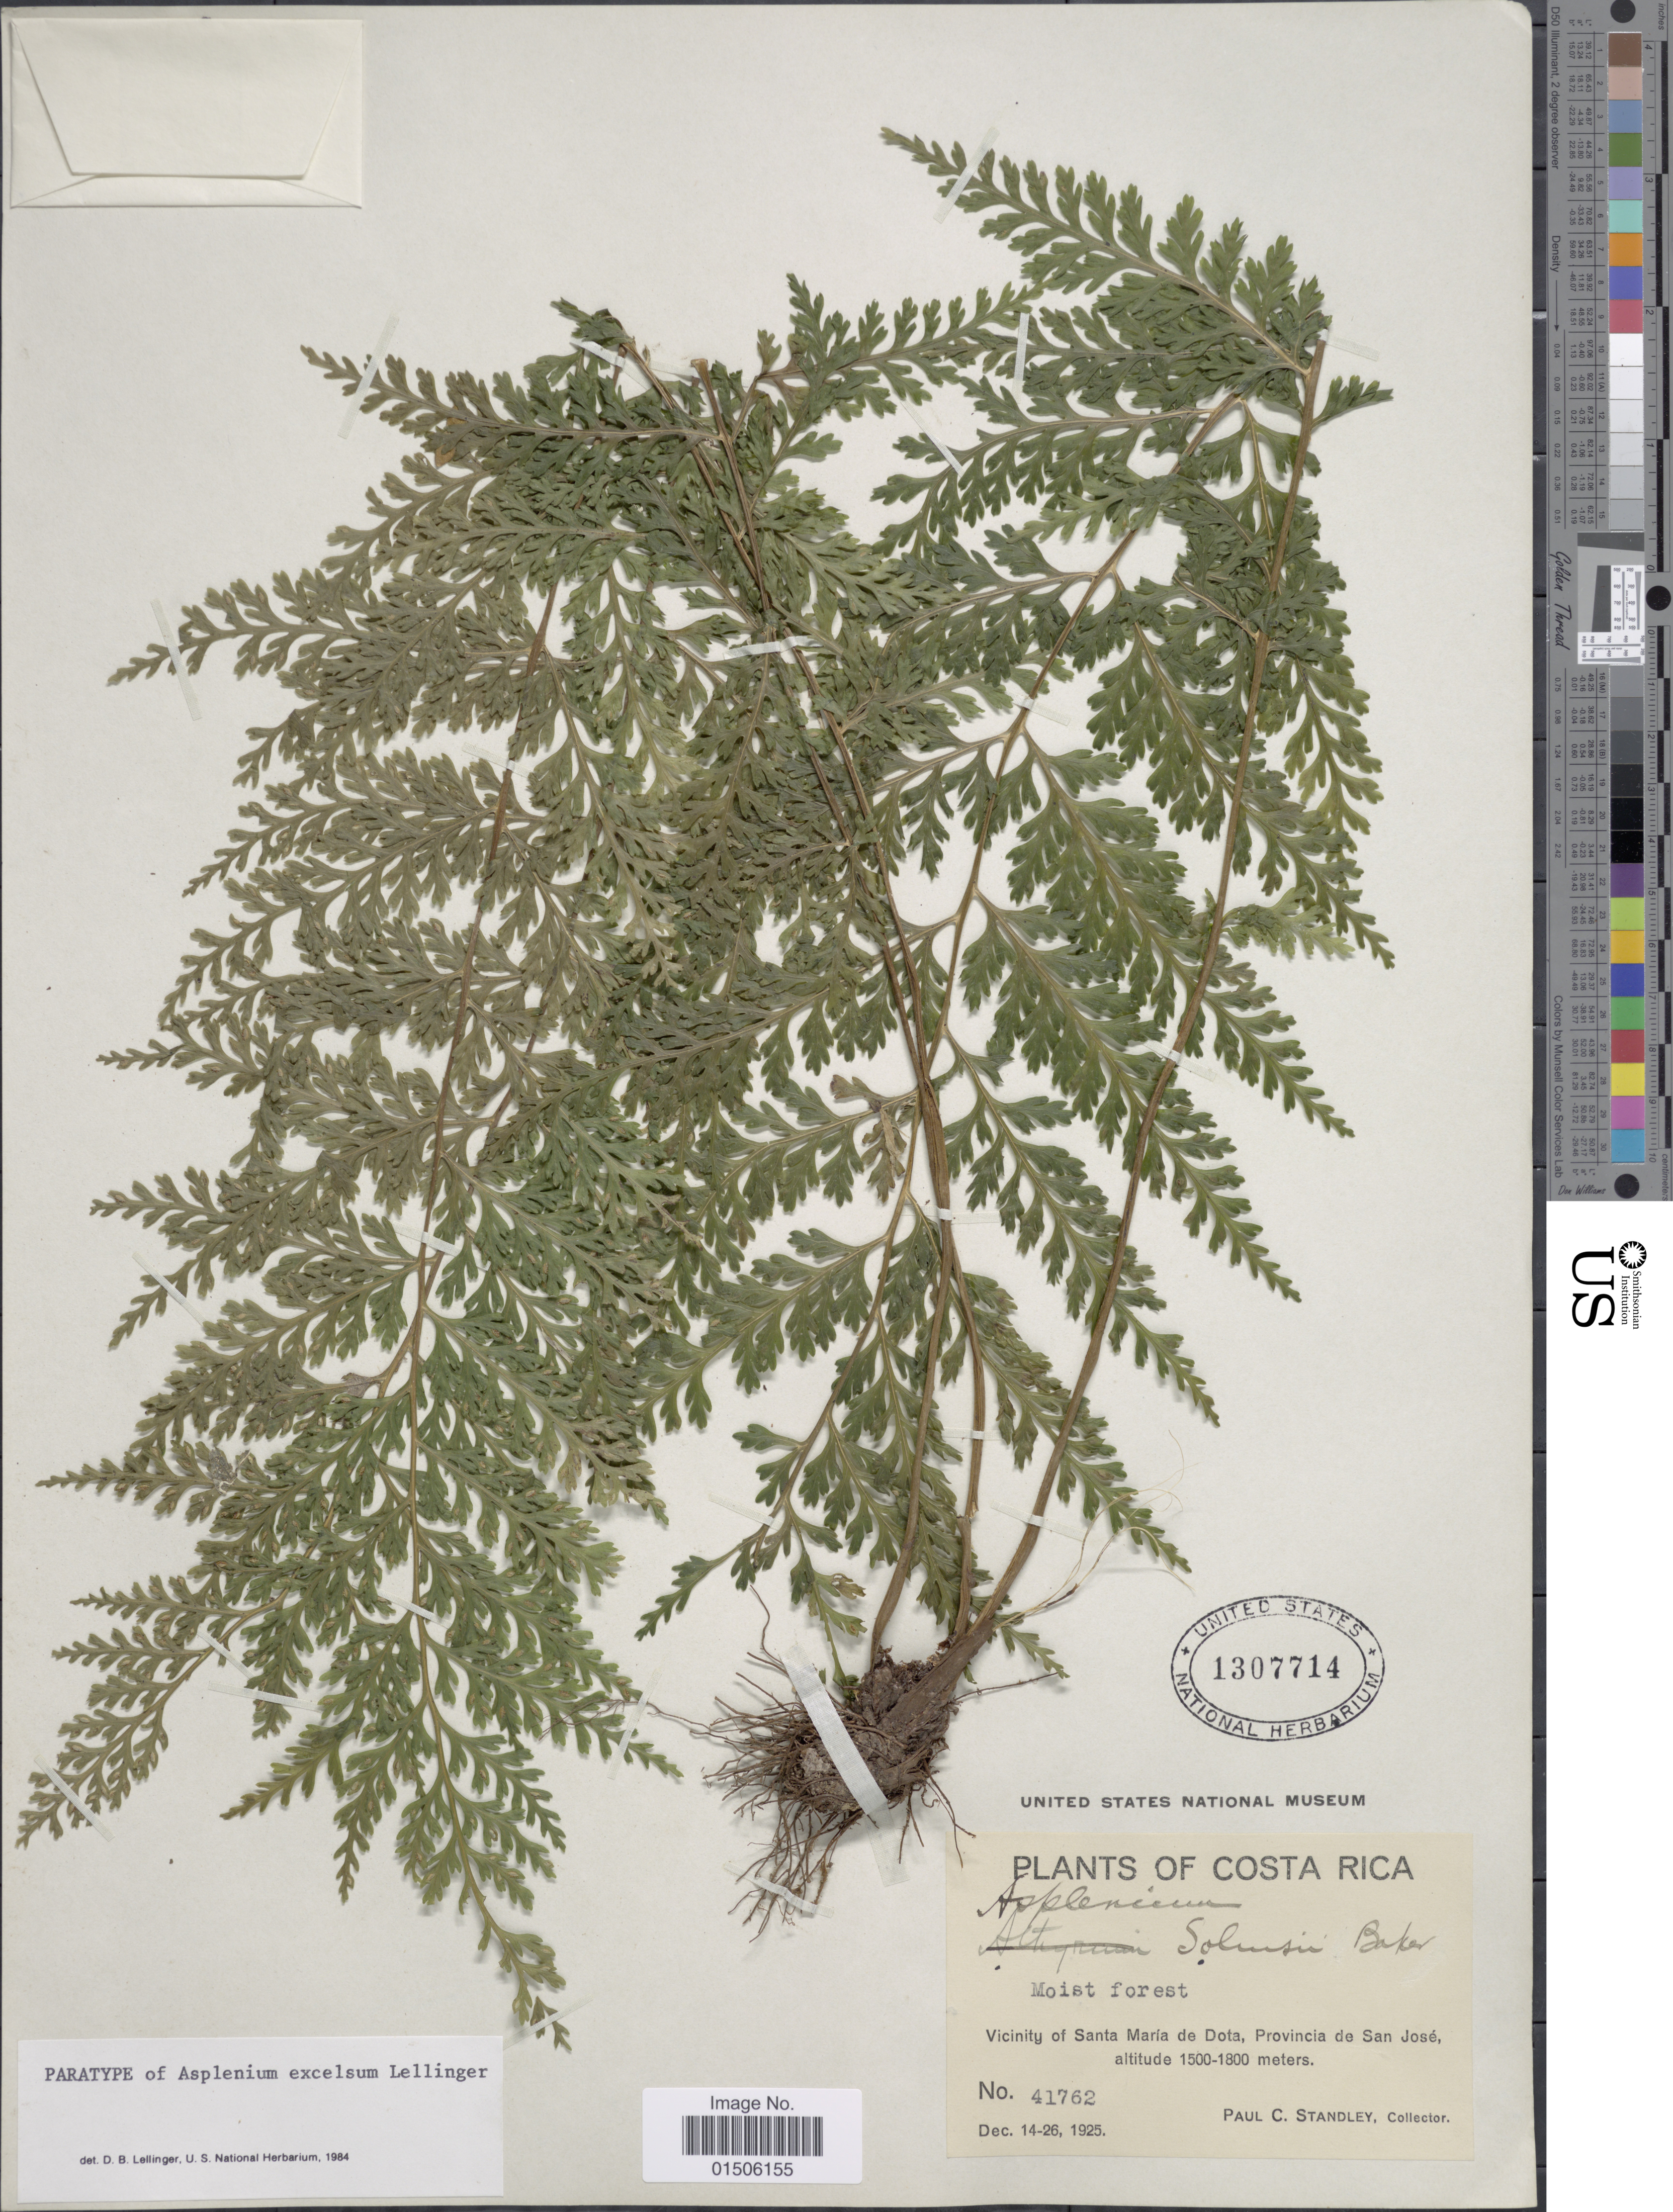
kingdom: Plantae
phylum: Tracheophyta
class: Polypodiopsida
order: Polypodiales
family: Aspleniaceae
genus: Asplenium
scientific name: Asplenium excelsum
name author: Lellinger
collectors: P. C. Standley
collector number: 41762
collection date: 1925-12-14/1925-12-26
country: Costa Rica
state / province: San José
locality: Vicinity of Santa María de Dota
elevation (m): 1500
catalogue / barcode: US 1307714